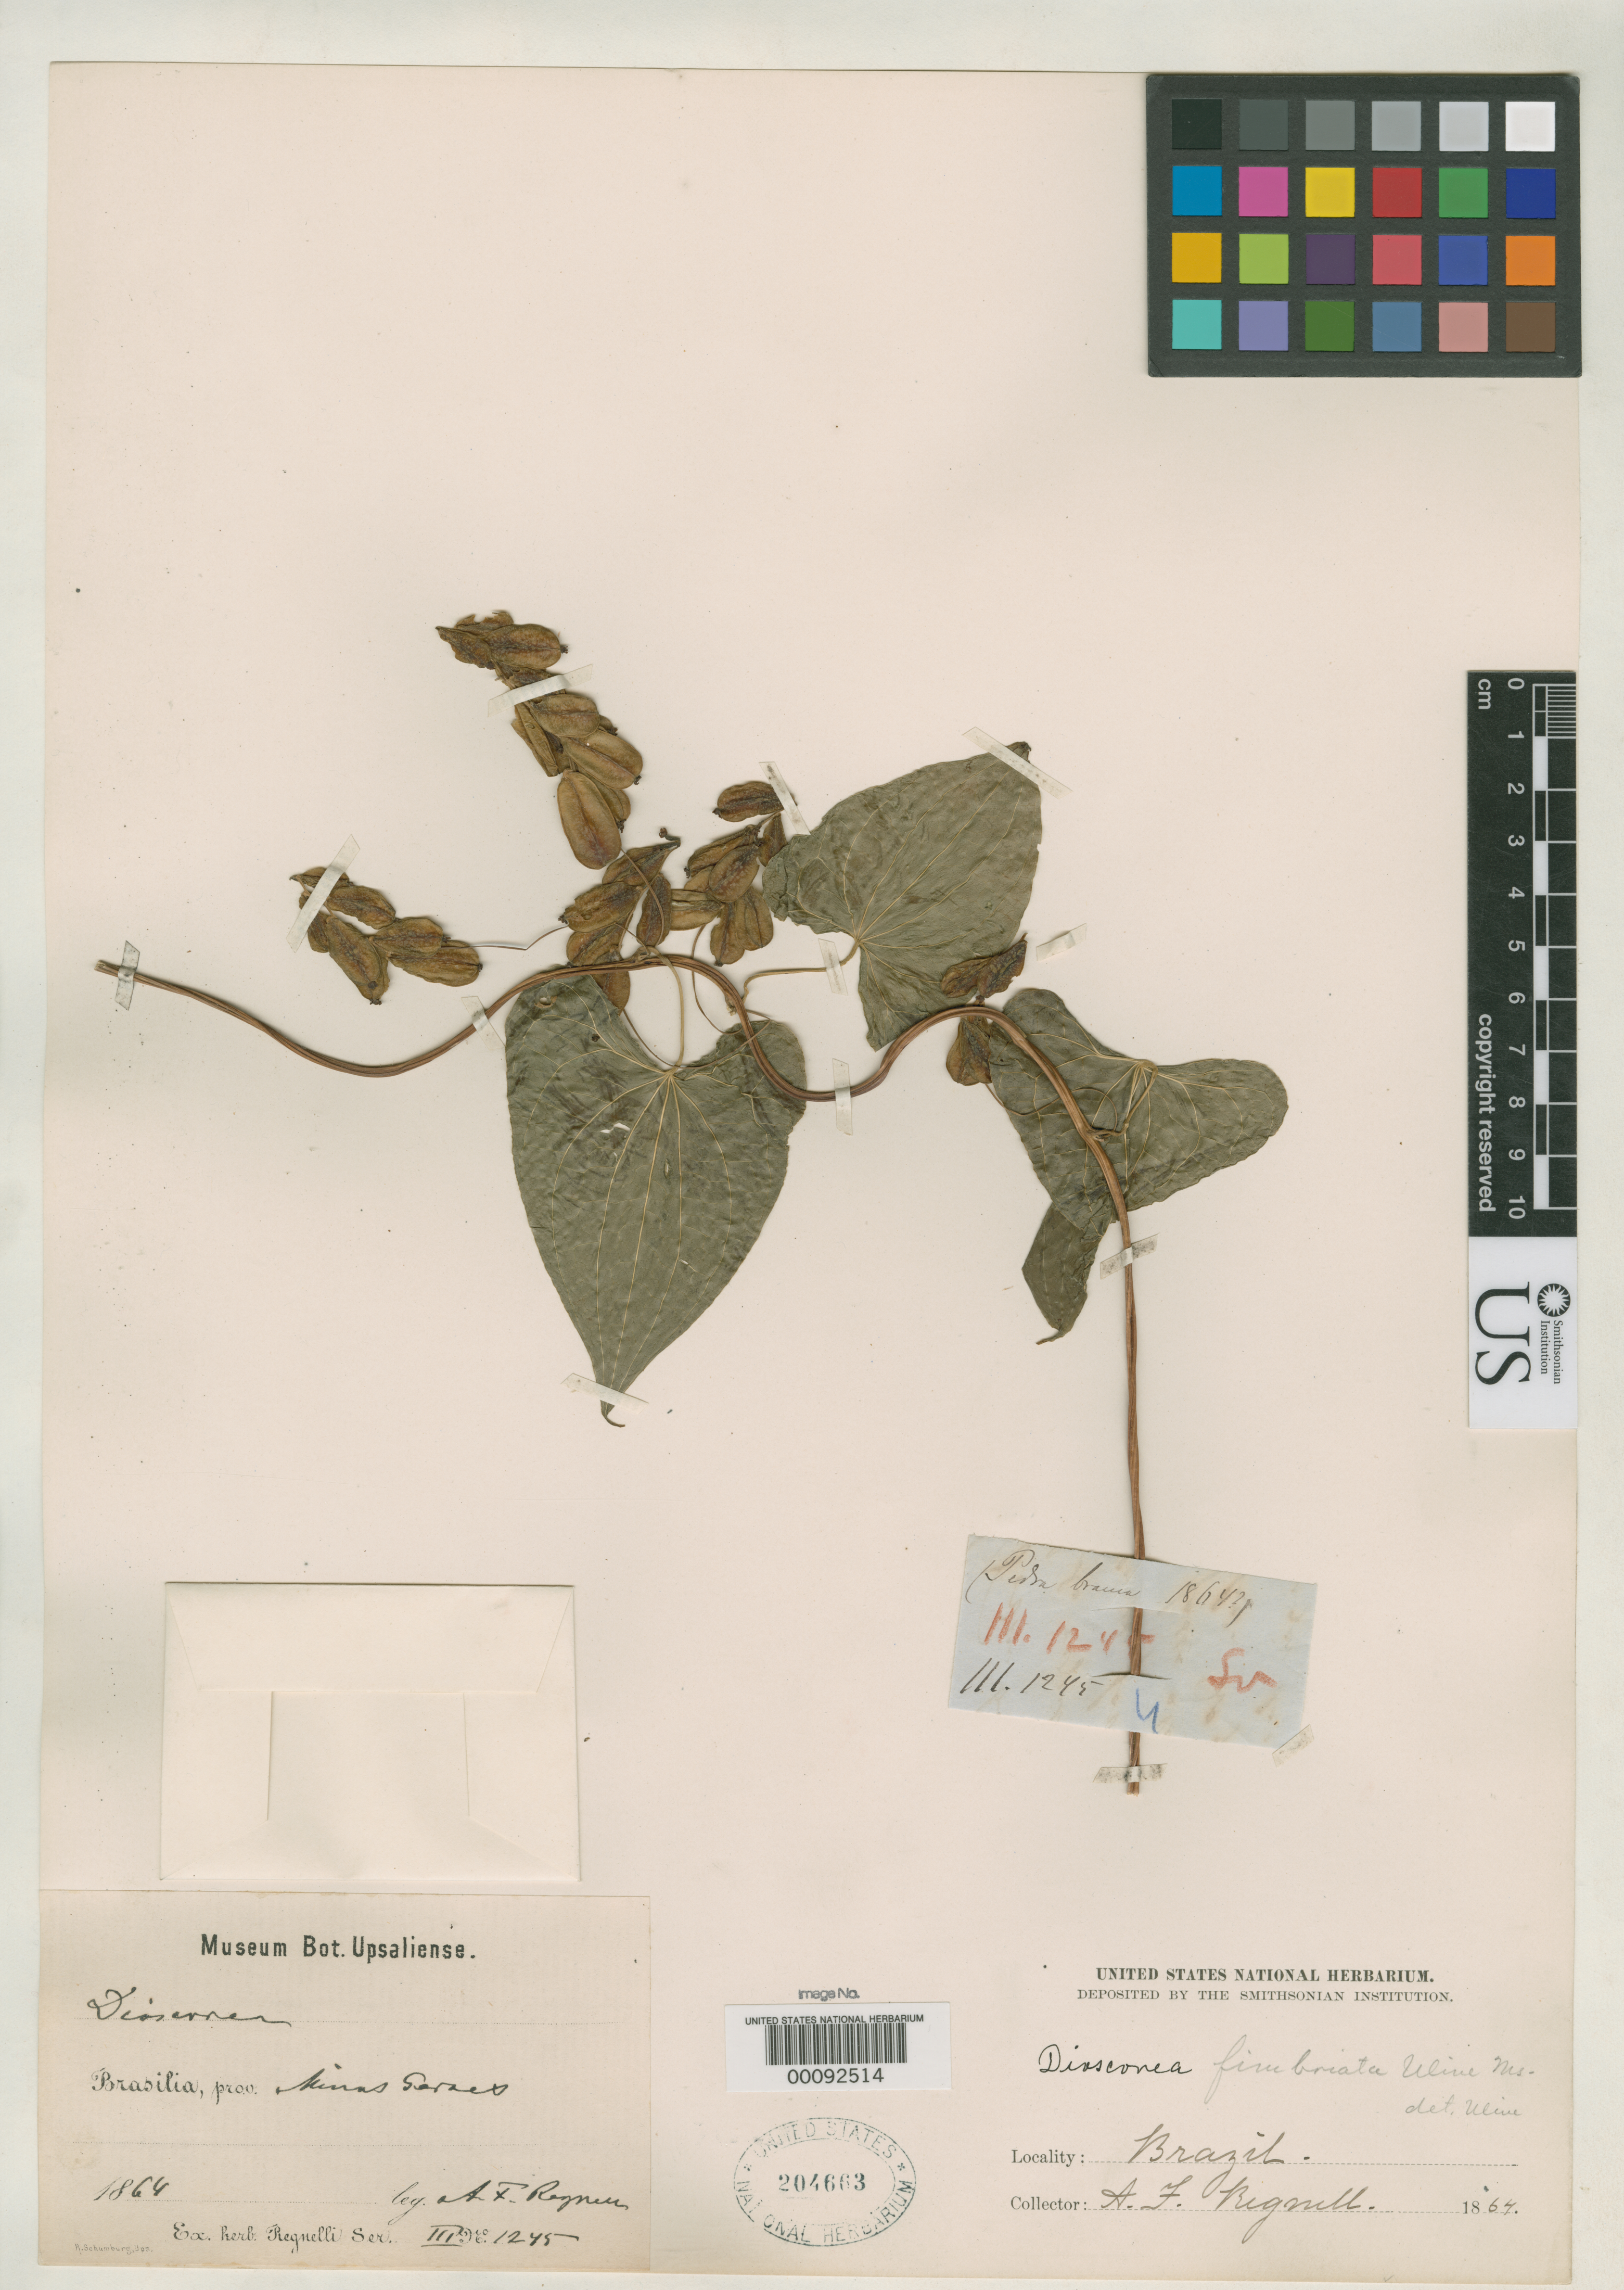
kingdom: Plantae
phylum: Tracheophyta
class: Liliopsida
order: Dioscoreales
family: Dioscoreaceae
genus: Dioscorea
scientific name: Dioscorea fimbriata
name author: Uline ex R. Knuth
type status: Isotype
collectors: A. F. Regnell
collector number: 1245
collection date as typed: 1864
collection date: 1864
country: Brazil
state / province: Minas Gerais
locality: Caldas.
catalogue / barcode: US 204663